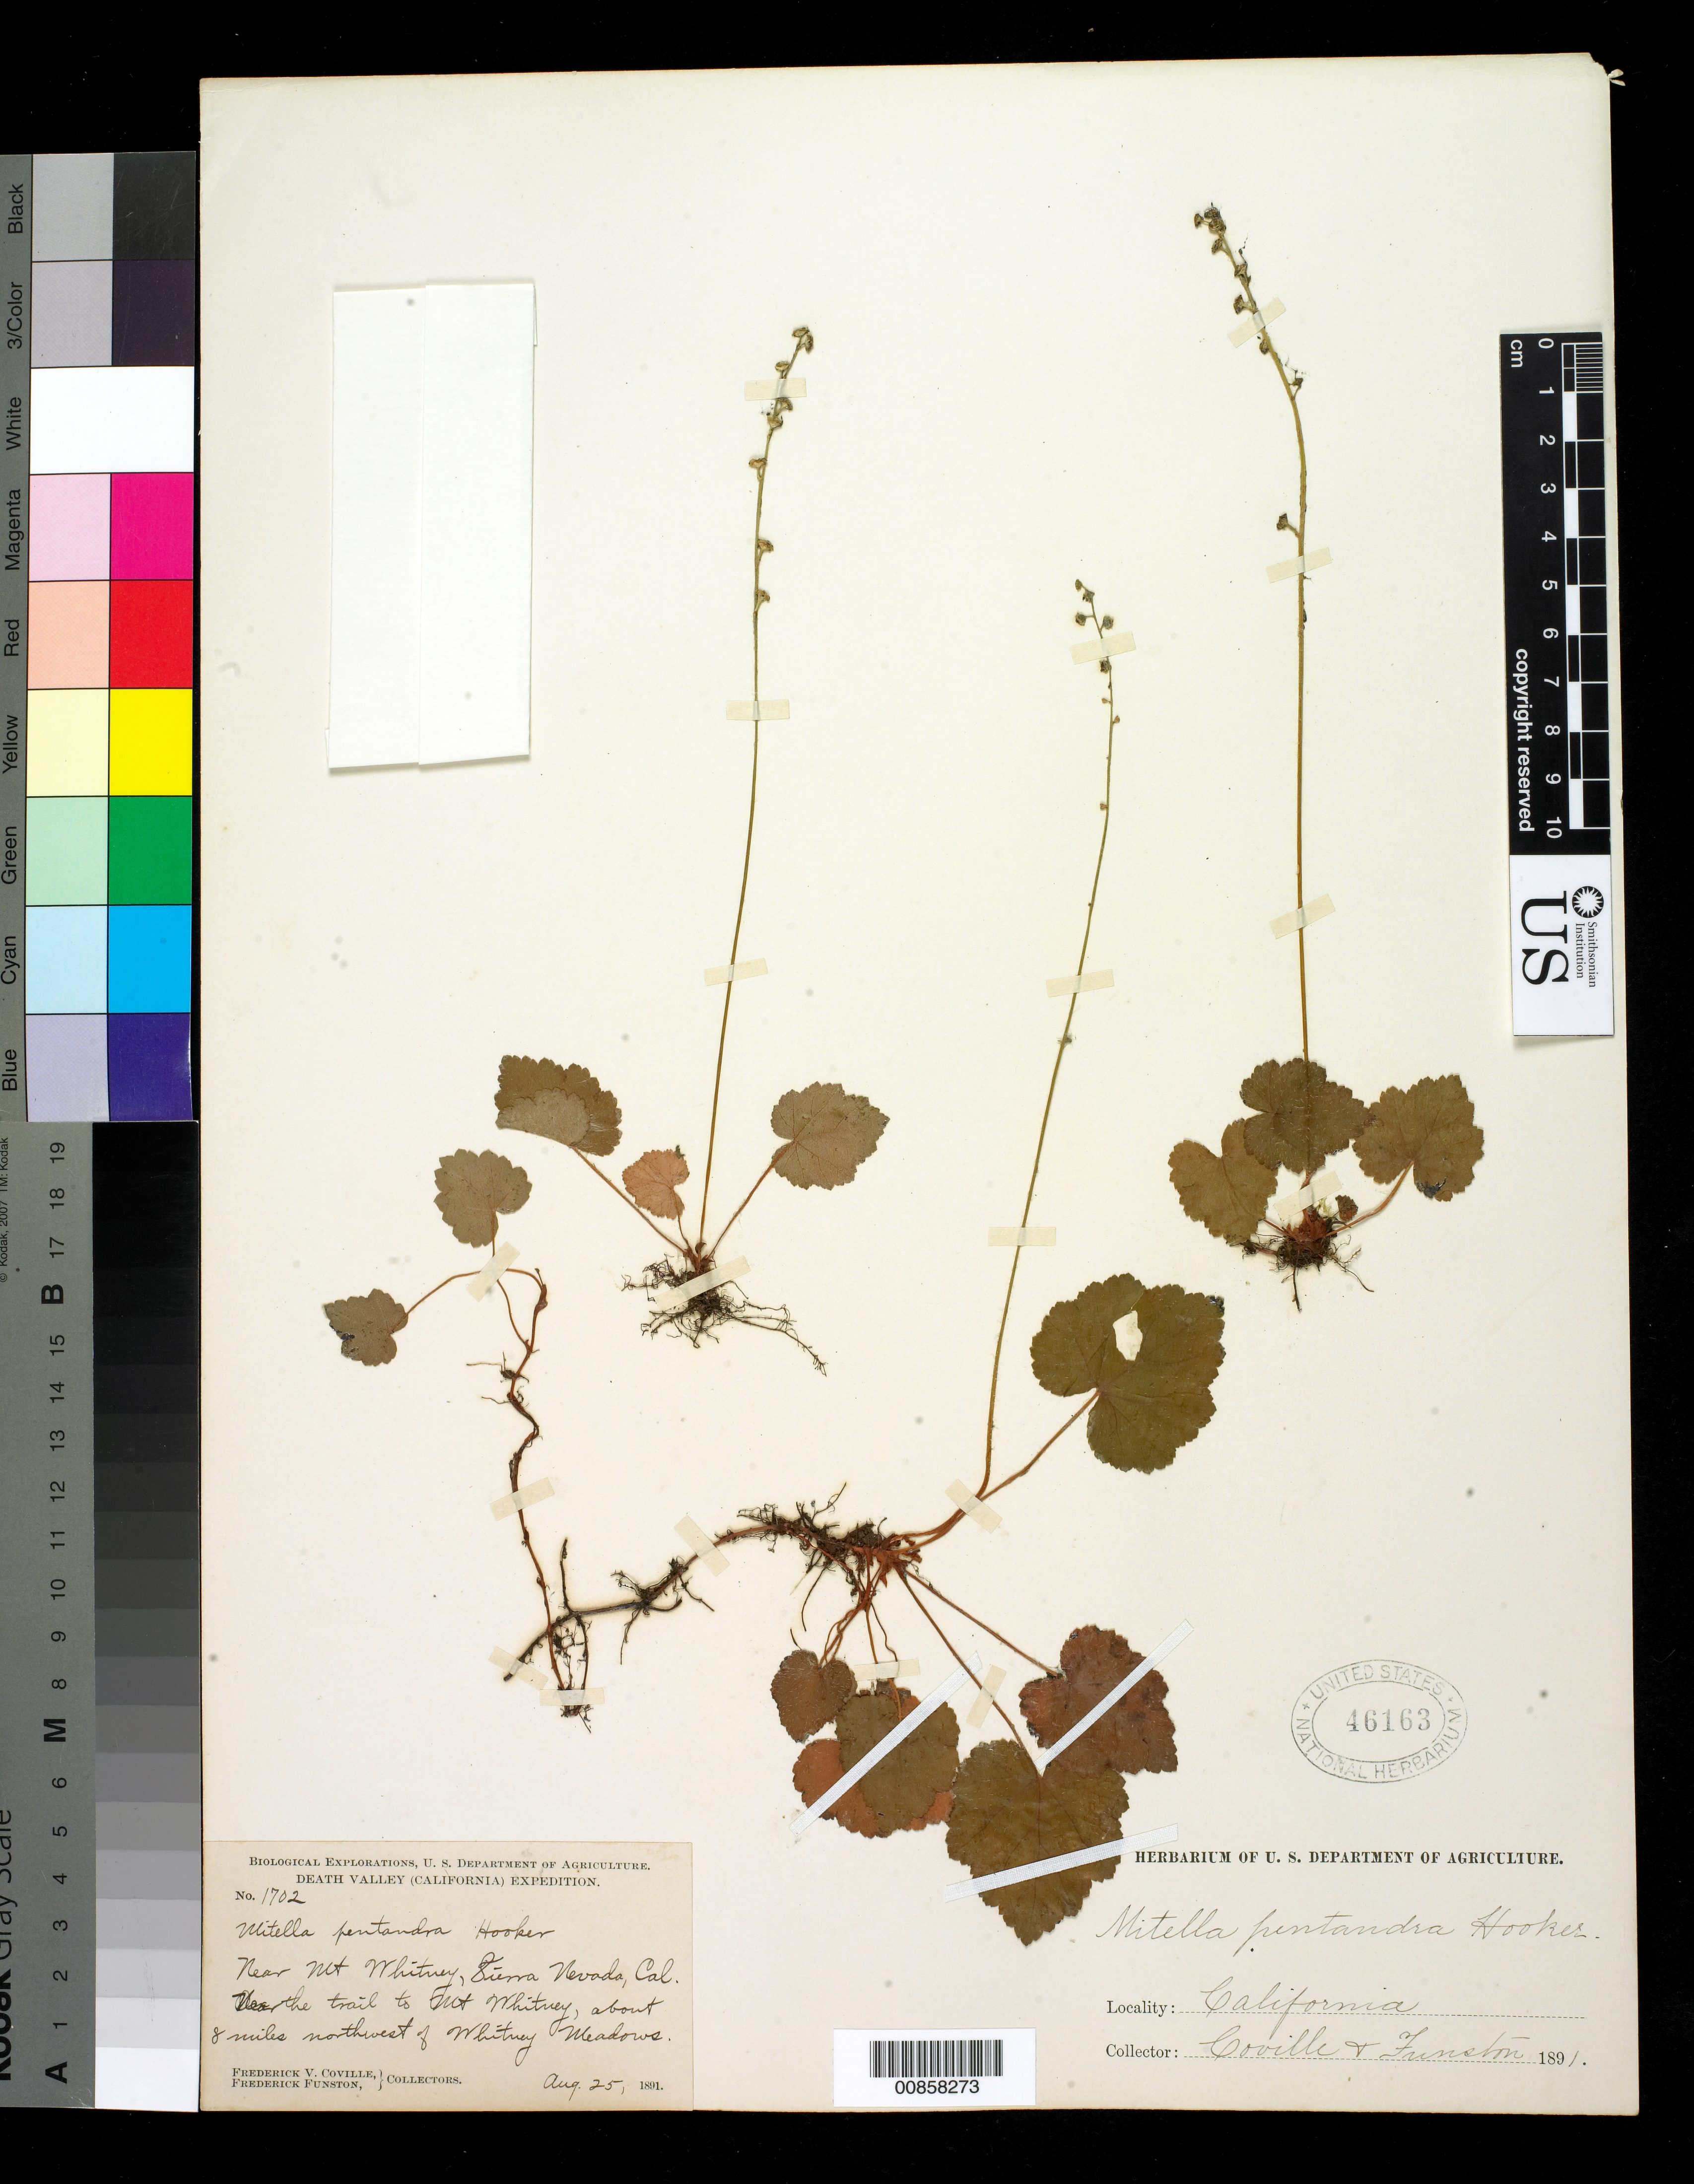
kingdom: Plantae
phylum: Tracheophyta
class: Magnoliopsida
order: Saxifragales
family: Saxifragaceae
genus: Mitella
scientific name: Mitella pentandra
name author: Hook.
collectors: F. V. Coville & F. Funston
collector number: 1702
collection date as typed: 25 Aug 1891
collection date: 1891-08-25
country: United States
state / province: California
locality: Near Mt. Whitney, Sierra Nevada. About 8 miles northwest of Whitney Meadows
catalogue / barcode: US 46163